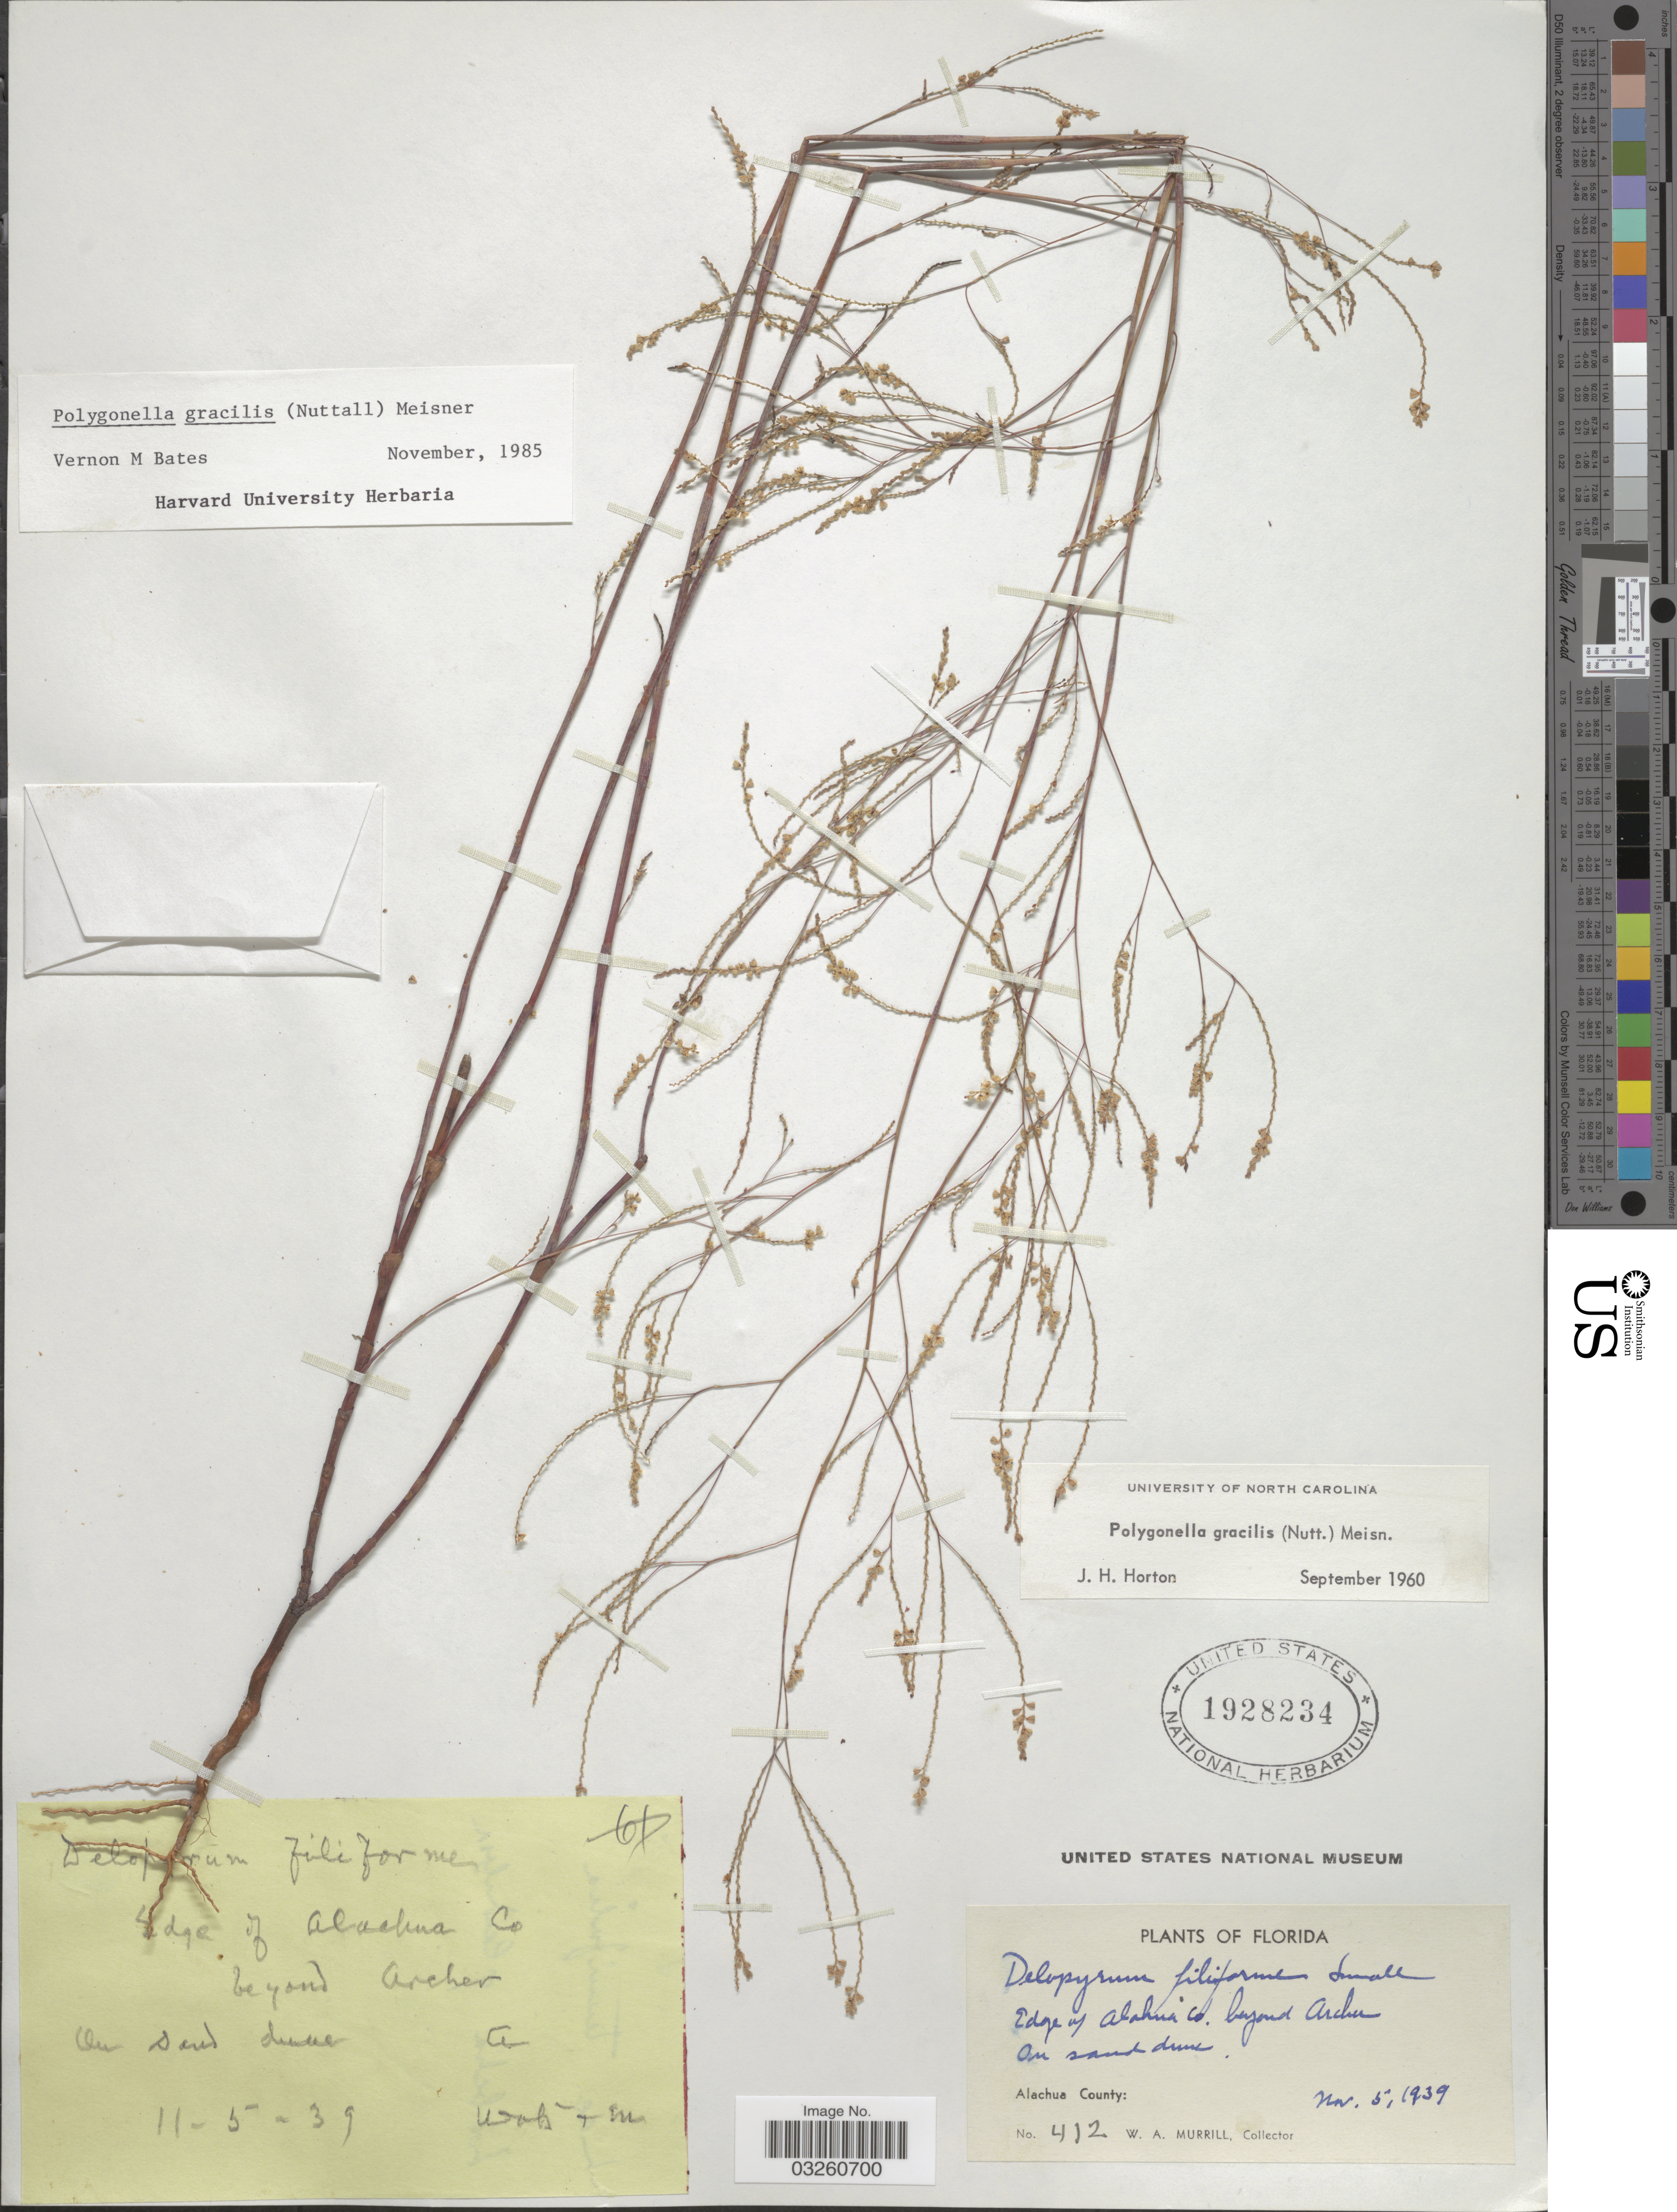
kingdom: Plantae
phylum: Tracheophyta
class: Magnoliopsida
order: Caryophyllales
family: Polygonaceae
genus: Polygonella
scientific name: Polygonella gracilis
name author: (Nutt.) Meisn.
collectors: W. A. Murrill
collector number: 412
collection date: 1939-11-05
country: United States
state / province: Florida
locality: Edge of Alachua Co., beyond Archer. On sand dune. Alachua County.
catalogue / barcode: US 1928234